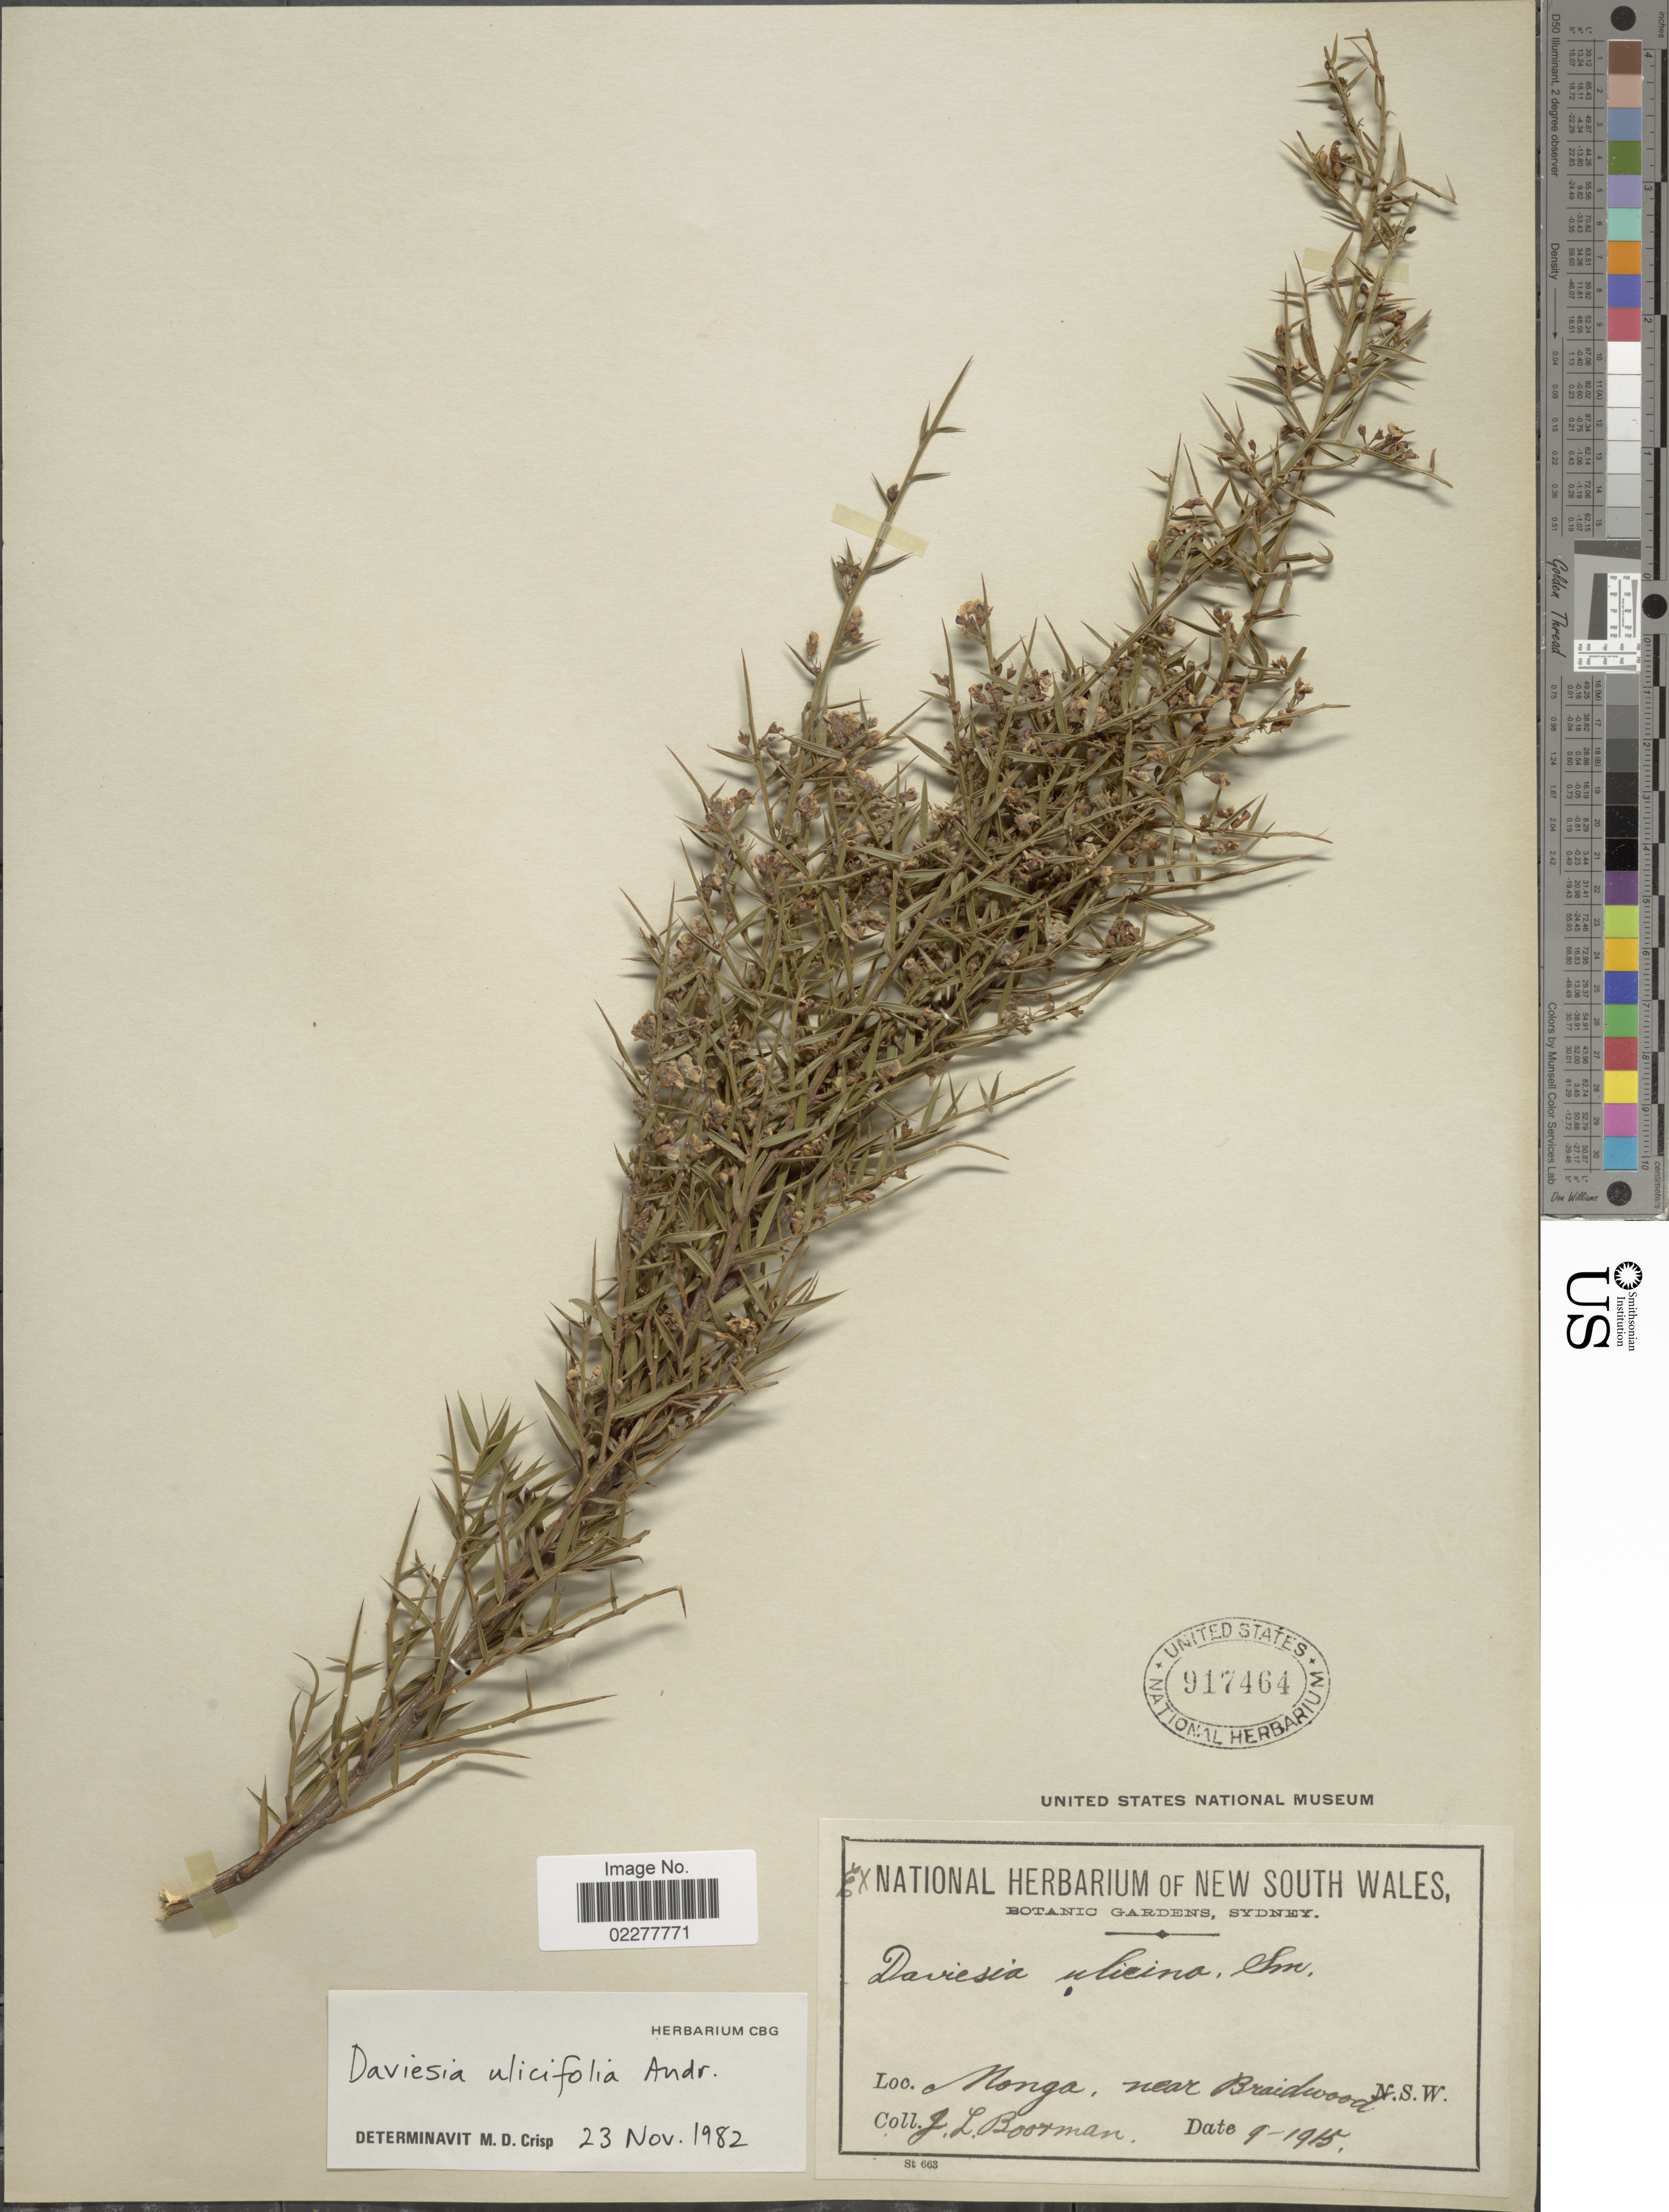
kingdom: Plantae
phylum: Tracheophyta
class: Magnoliopsida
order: Fabales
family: Fabaceae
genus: Daviesia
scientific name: Daviesia ulicifolia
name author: Andrews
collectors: J. Boorman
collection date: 1915-09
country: Australia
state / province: New South Wales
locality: Monga, near Braidwood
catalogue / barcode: US 917464